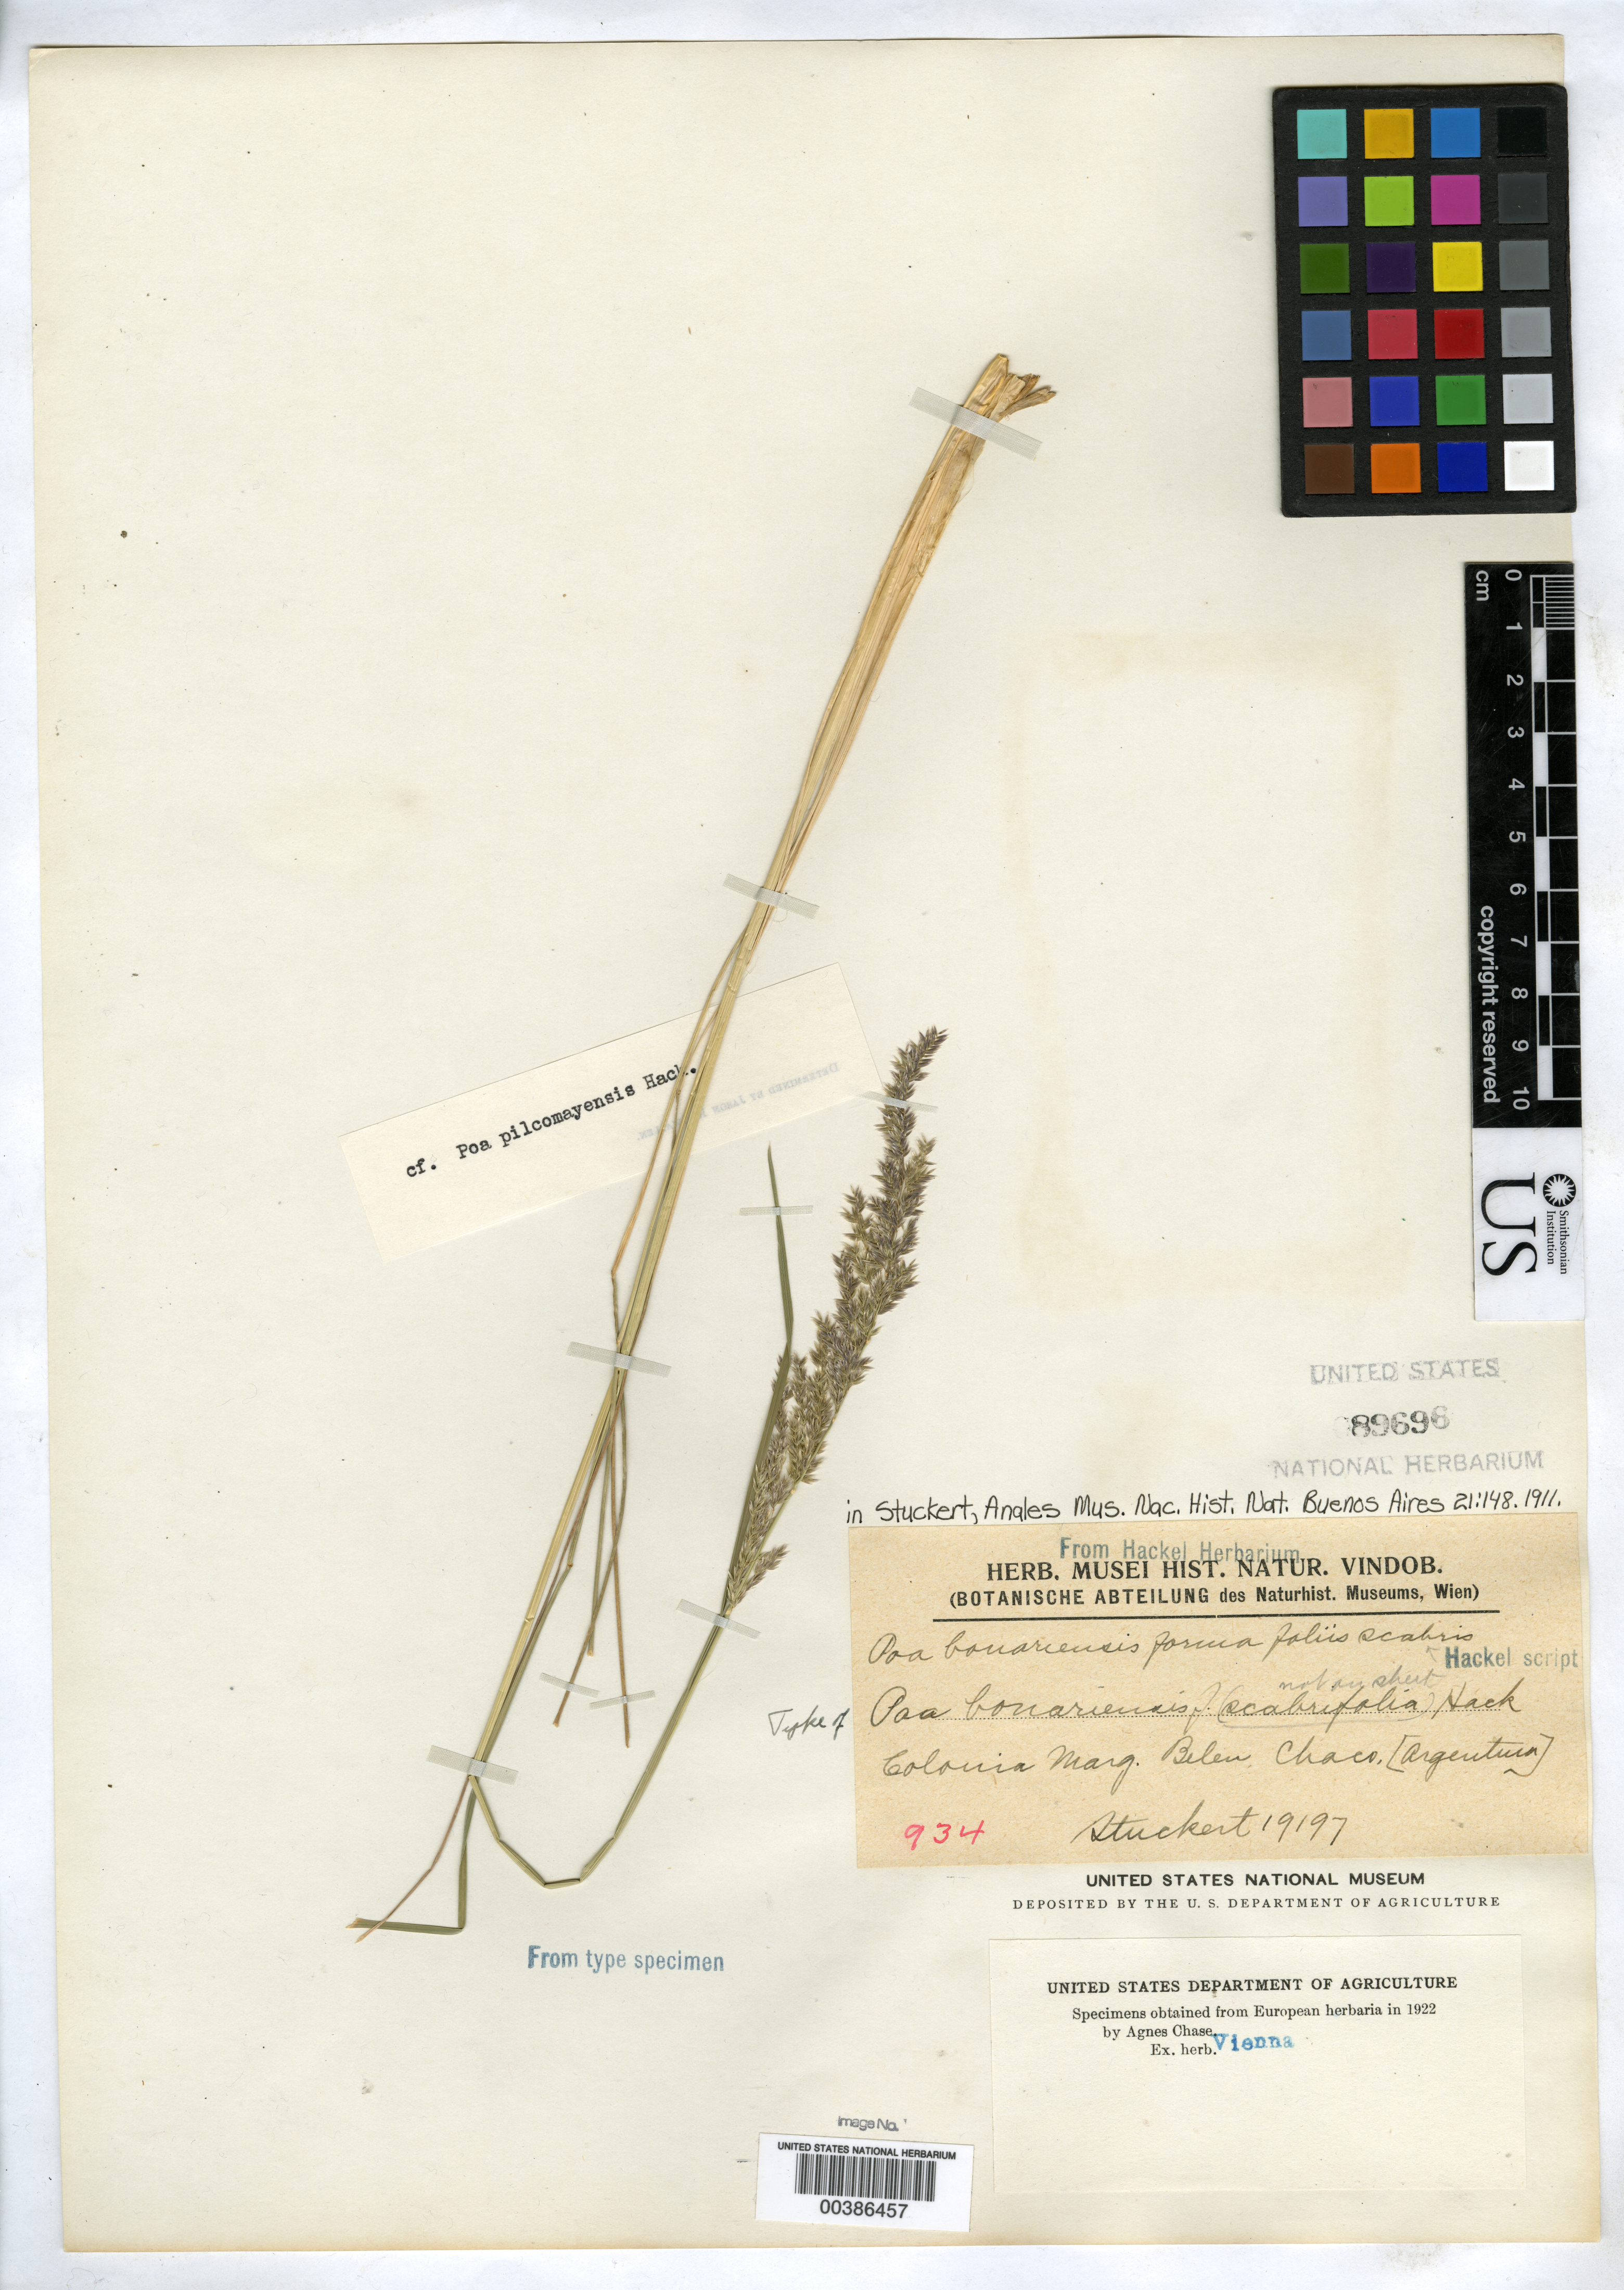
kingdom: Plantae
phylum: Tracheophyta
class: Liliopsida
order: Poales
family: Poaceae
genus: Poa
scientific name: Poa bonariensis f. scabrifolia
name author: Hack. in Stuck.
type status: Type Fragment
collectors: T. Stuckert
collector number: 19197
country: Argentina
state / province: Chaco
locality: Colonia Marg. Belem.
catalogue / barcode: US 89696